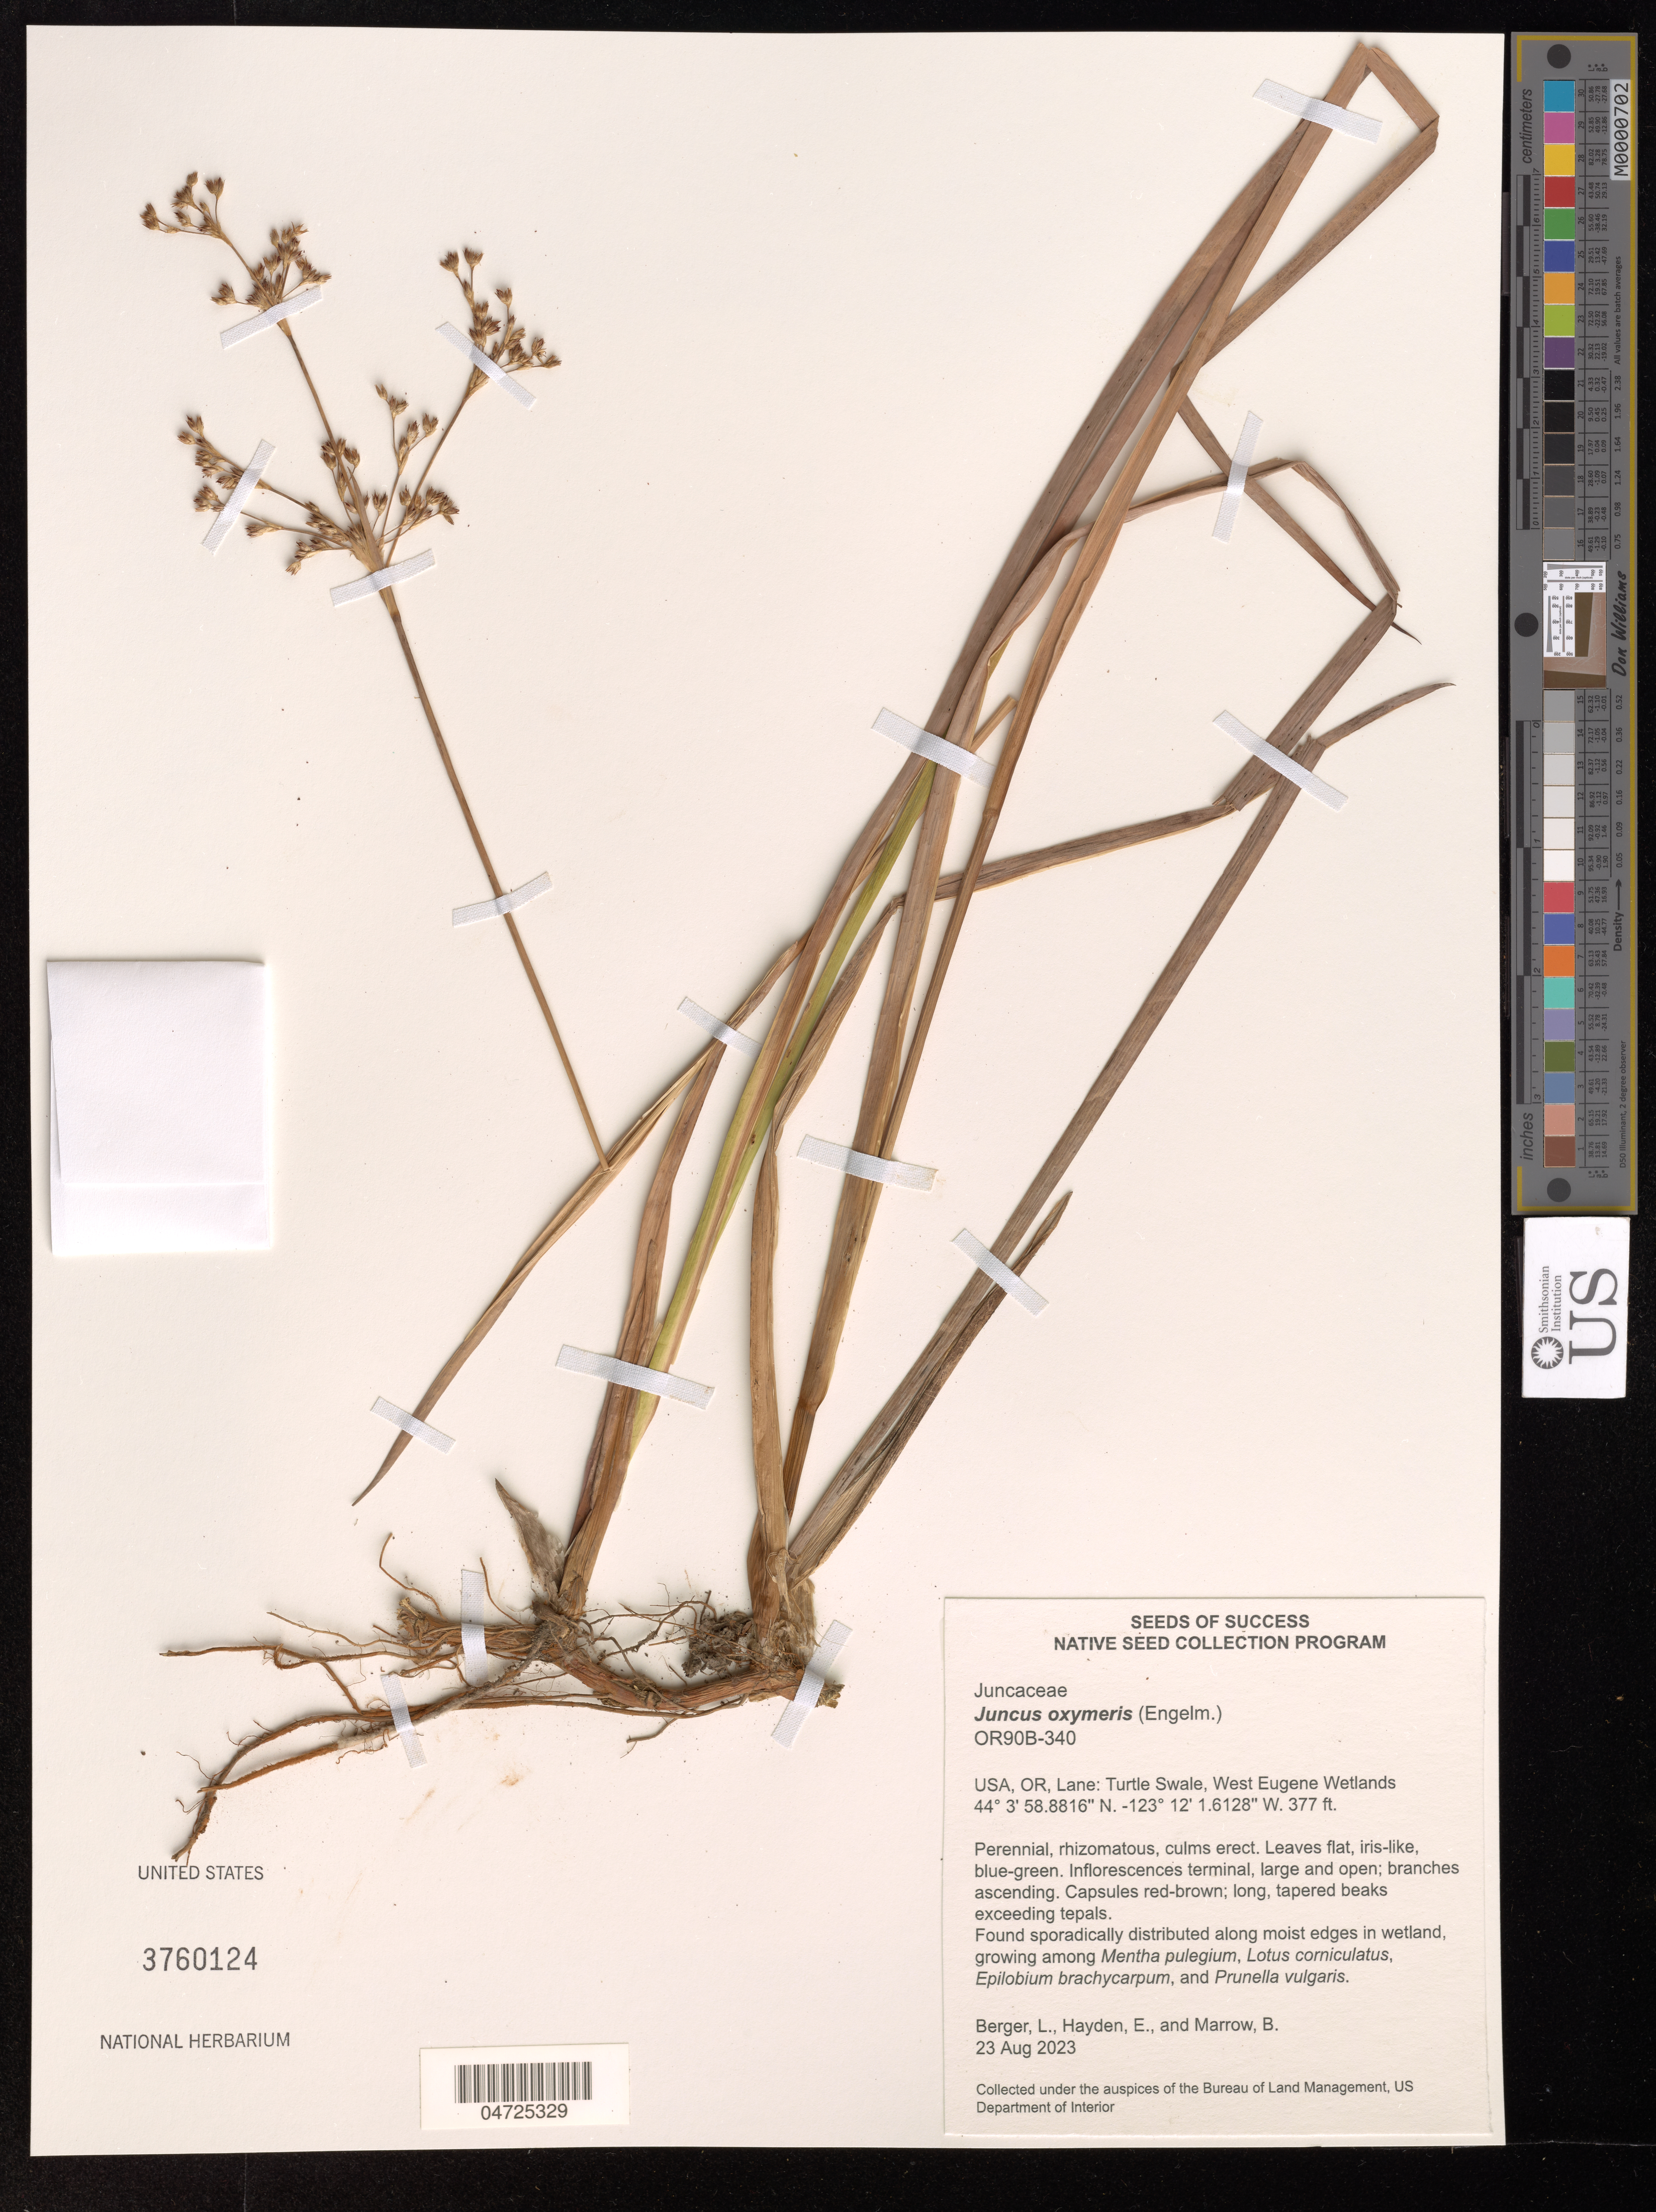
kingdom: Plantae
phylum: Tracheophyta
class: Liliopsida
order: Poales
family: Juncaceae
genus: Juncus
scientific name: Juncus oxymeris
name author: Engelm.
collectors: L. Berger & E. Hayden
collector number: OR90B-340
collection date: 2023-08-23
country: United States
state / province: Oregon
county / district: Lane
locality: OR, Lane: Turtle Swale, West Eugene Wetlands.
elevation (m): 115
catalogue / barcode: US 3760124